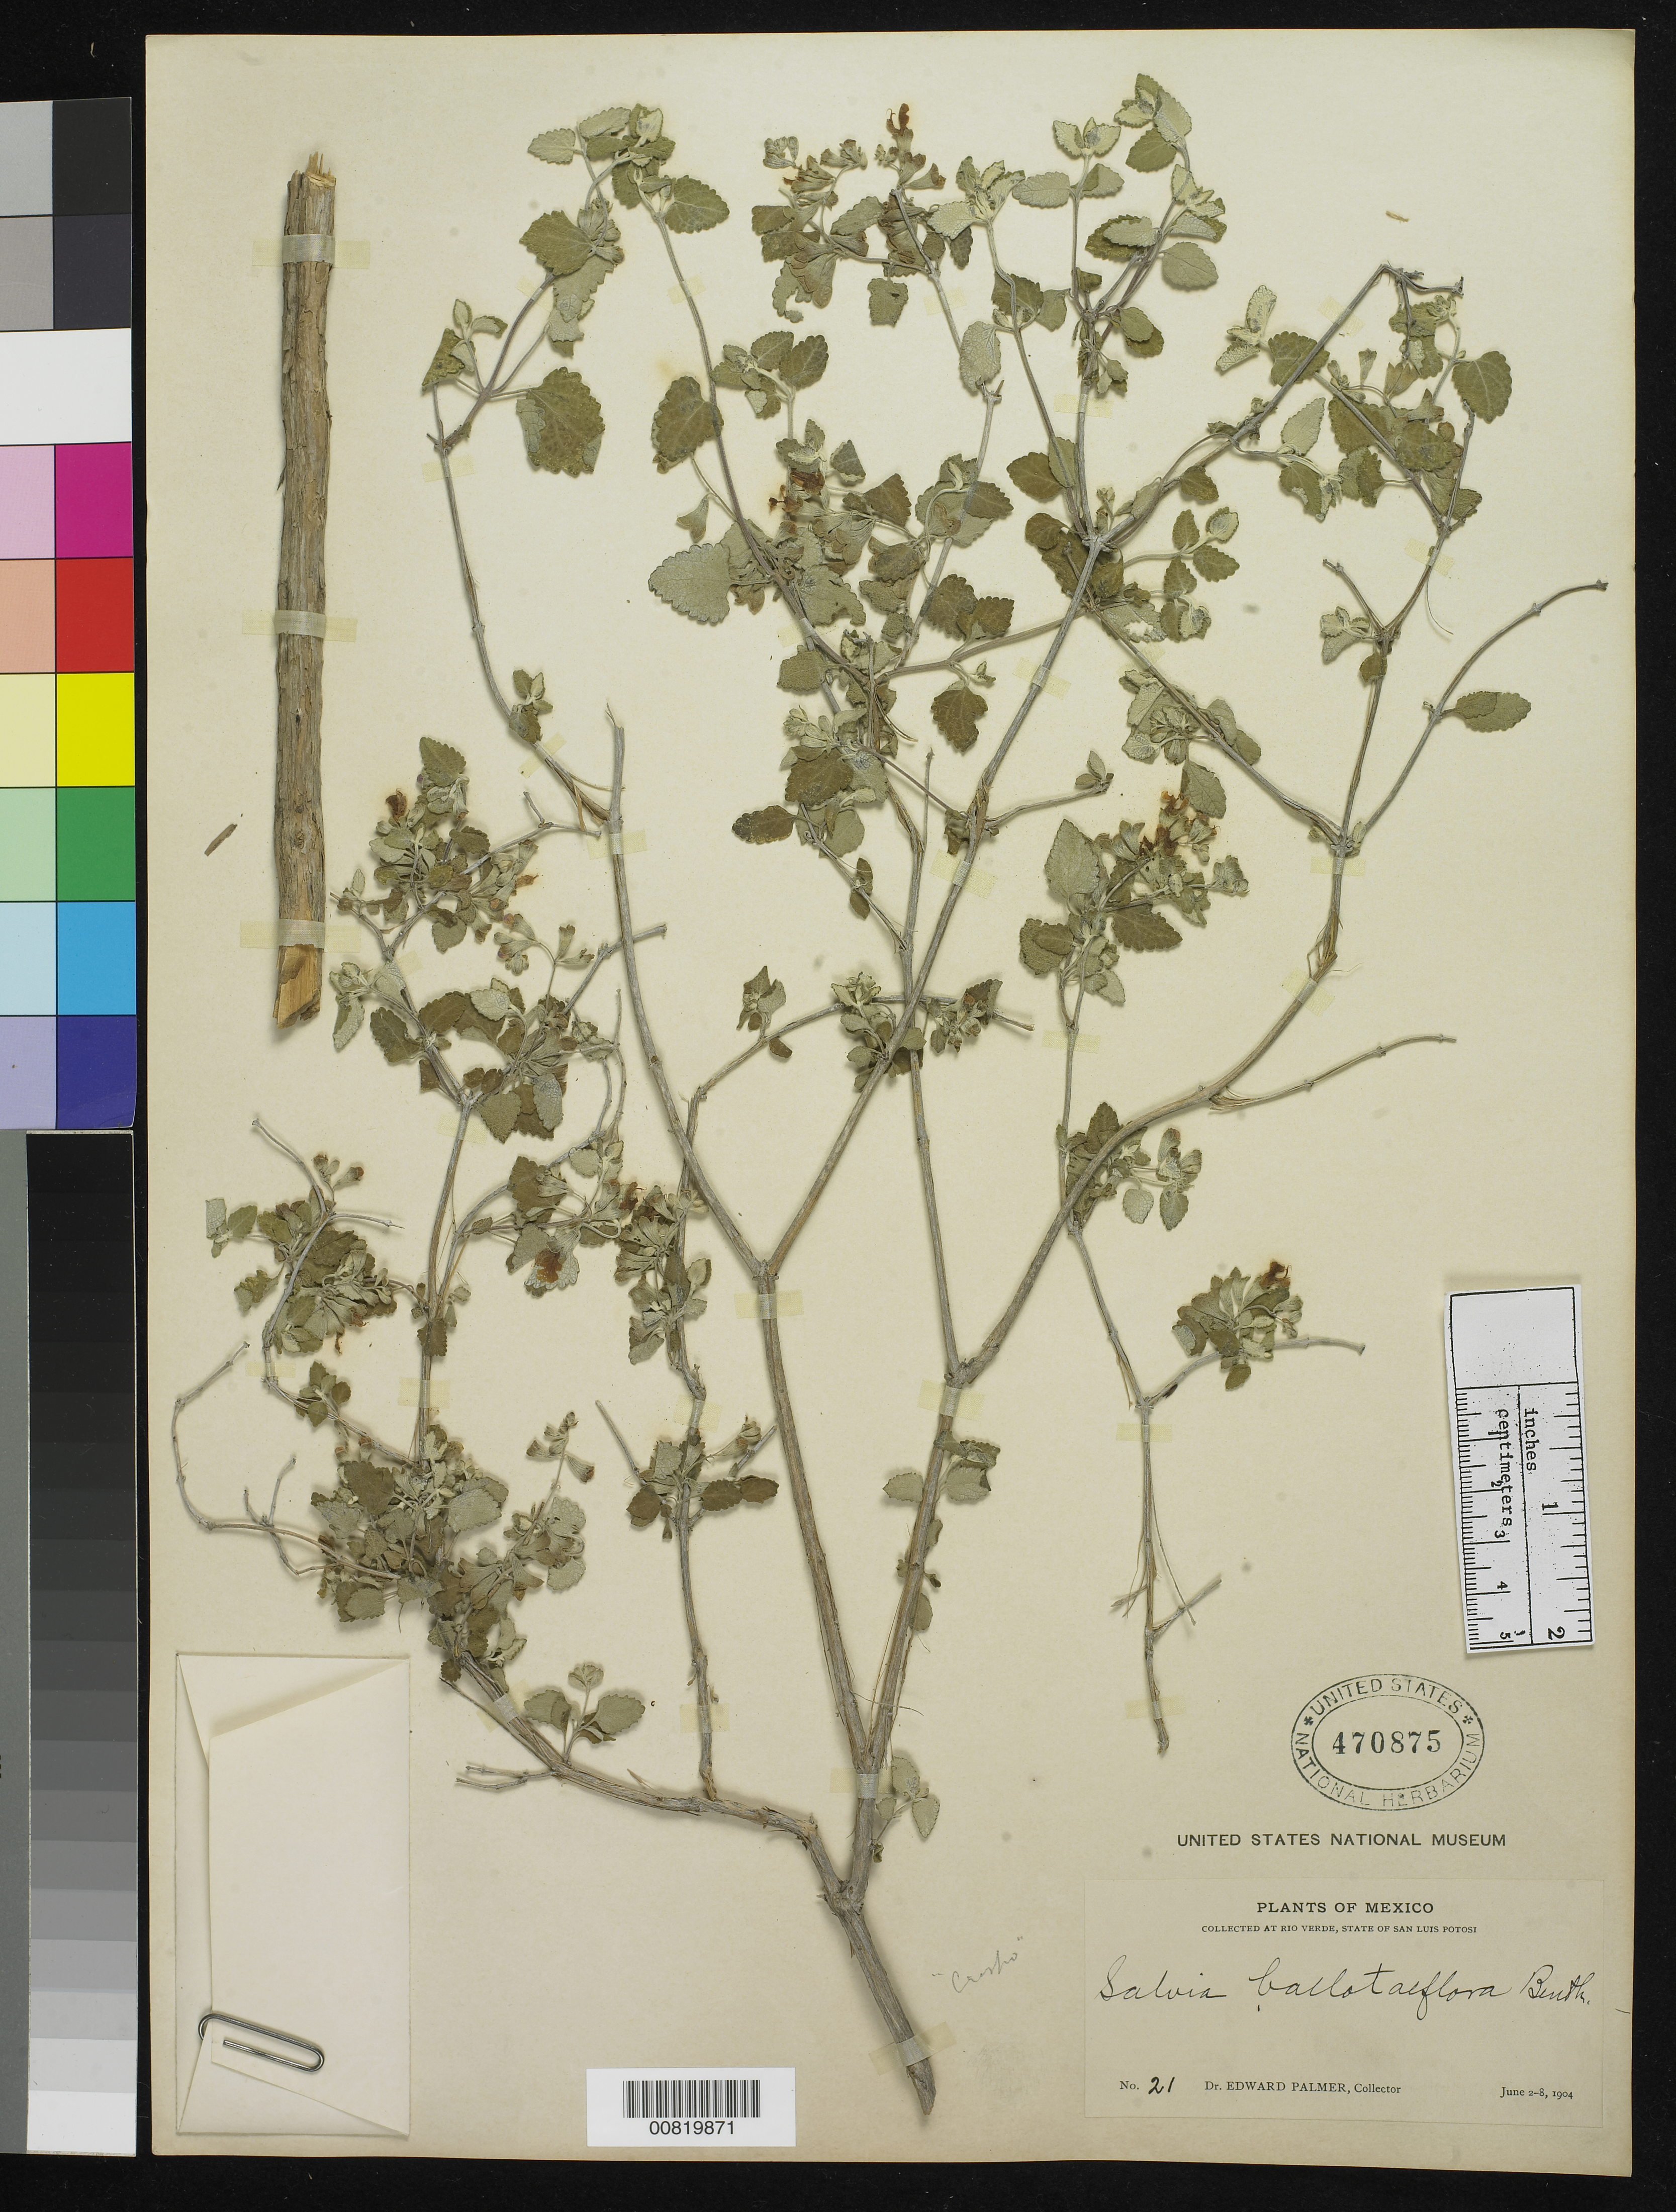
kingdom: Plantae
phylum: Tracheophyta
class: Magnoliopsida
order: Lamiales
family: Lamiaceae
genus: Salvia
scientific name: Salvia ballotiflora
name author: Benth.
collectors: E. Palmer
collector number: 21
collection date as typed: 02 Jun 1904 to 08 Jun 1904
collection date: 1904-06-02/1904-06-08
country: Mexico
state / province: San Luis Potosí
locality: Río Verde, San Luis Potosí.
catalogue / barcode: US 470875